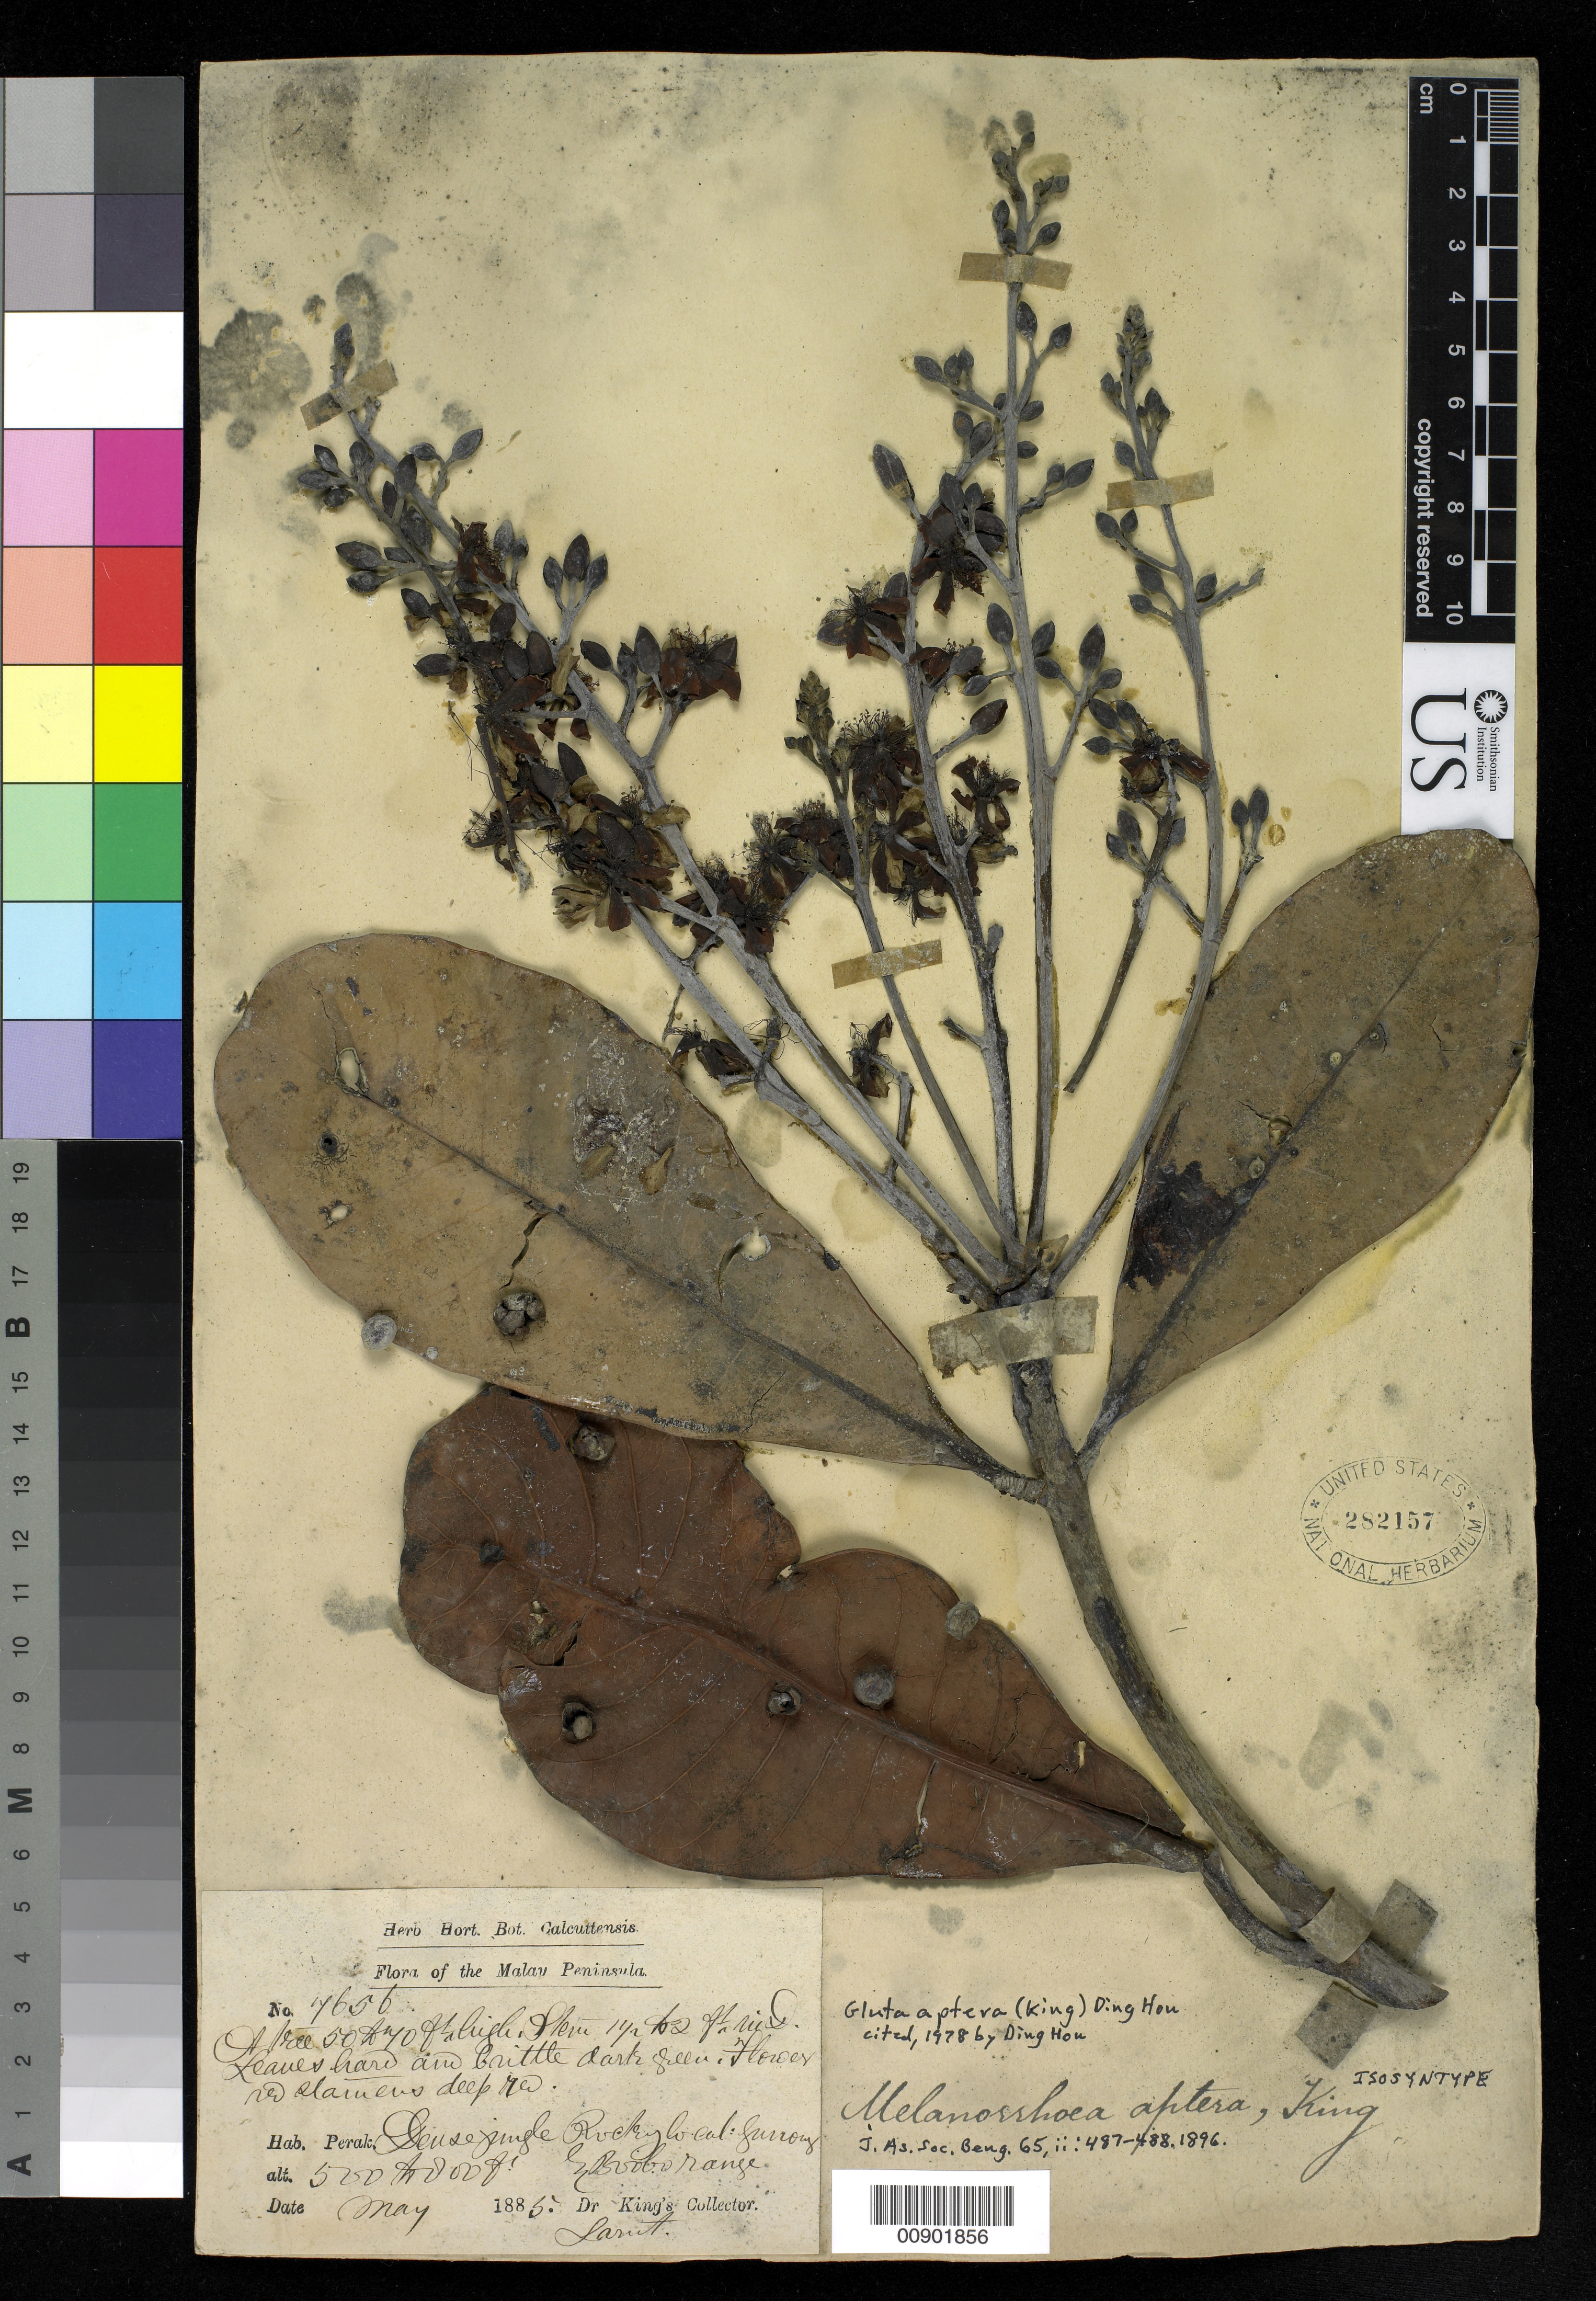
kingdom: Plantae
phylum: Tracheophyta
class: Magnoliopsida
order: Sapindales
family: Anacardiaceae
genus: Melanorrhoea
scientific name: Melanorrhoea aptera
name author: King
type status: Isosyntype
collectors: Dr. King's collector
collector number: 7656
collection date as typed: May 1885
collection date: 1885-05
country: Malaysia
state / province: Perak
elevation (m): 152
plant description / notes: Current name as cited by Ding Hou, Fl. Malesiana 8 (1978).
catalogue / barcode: US 282157